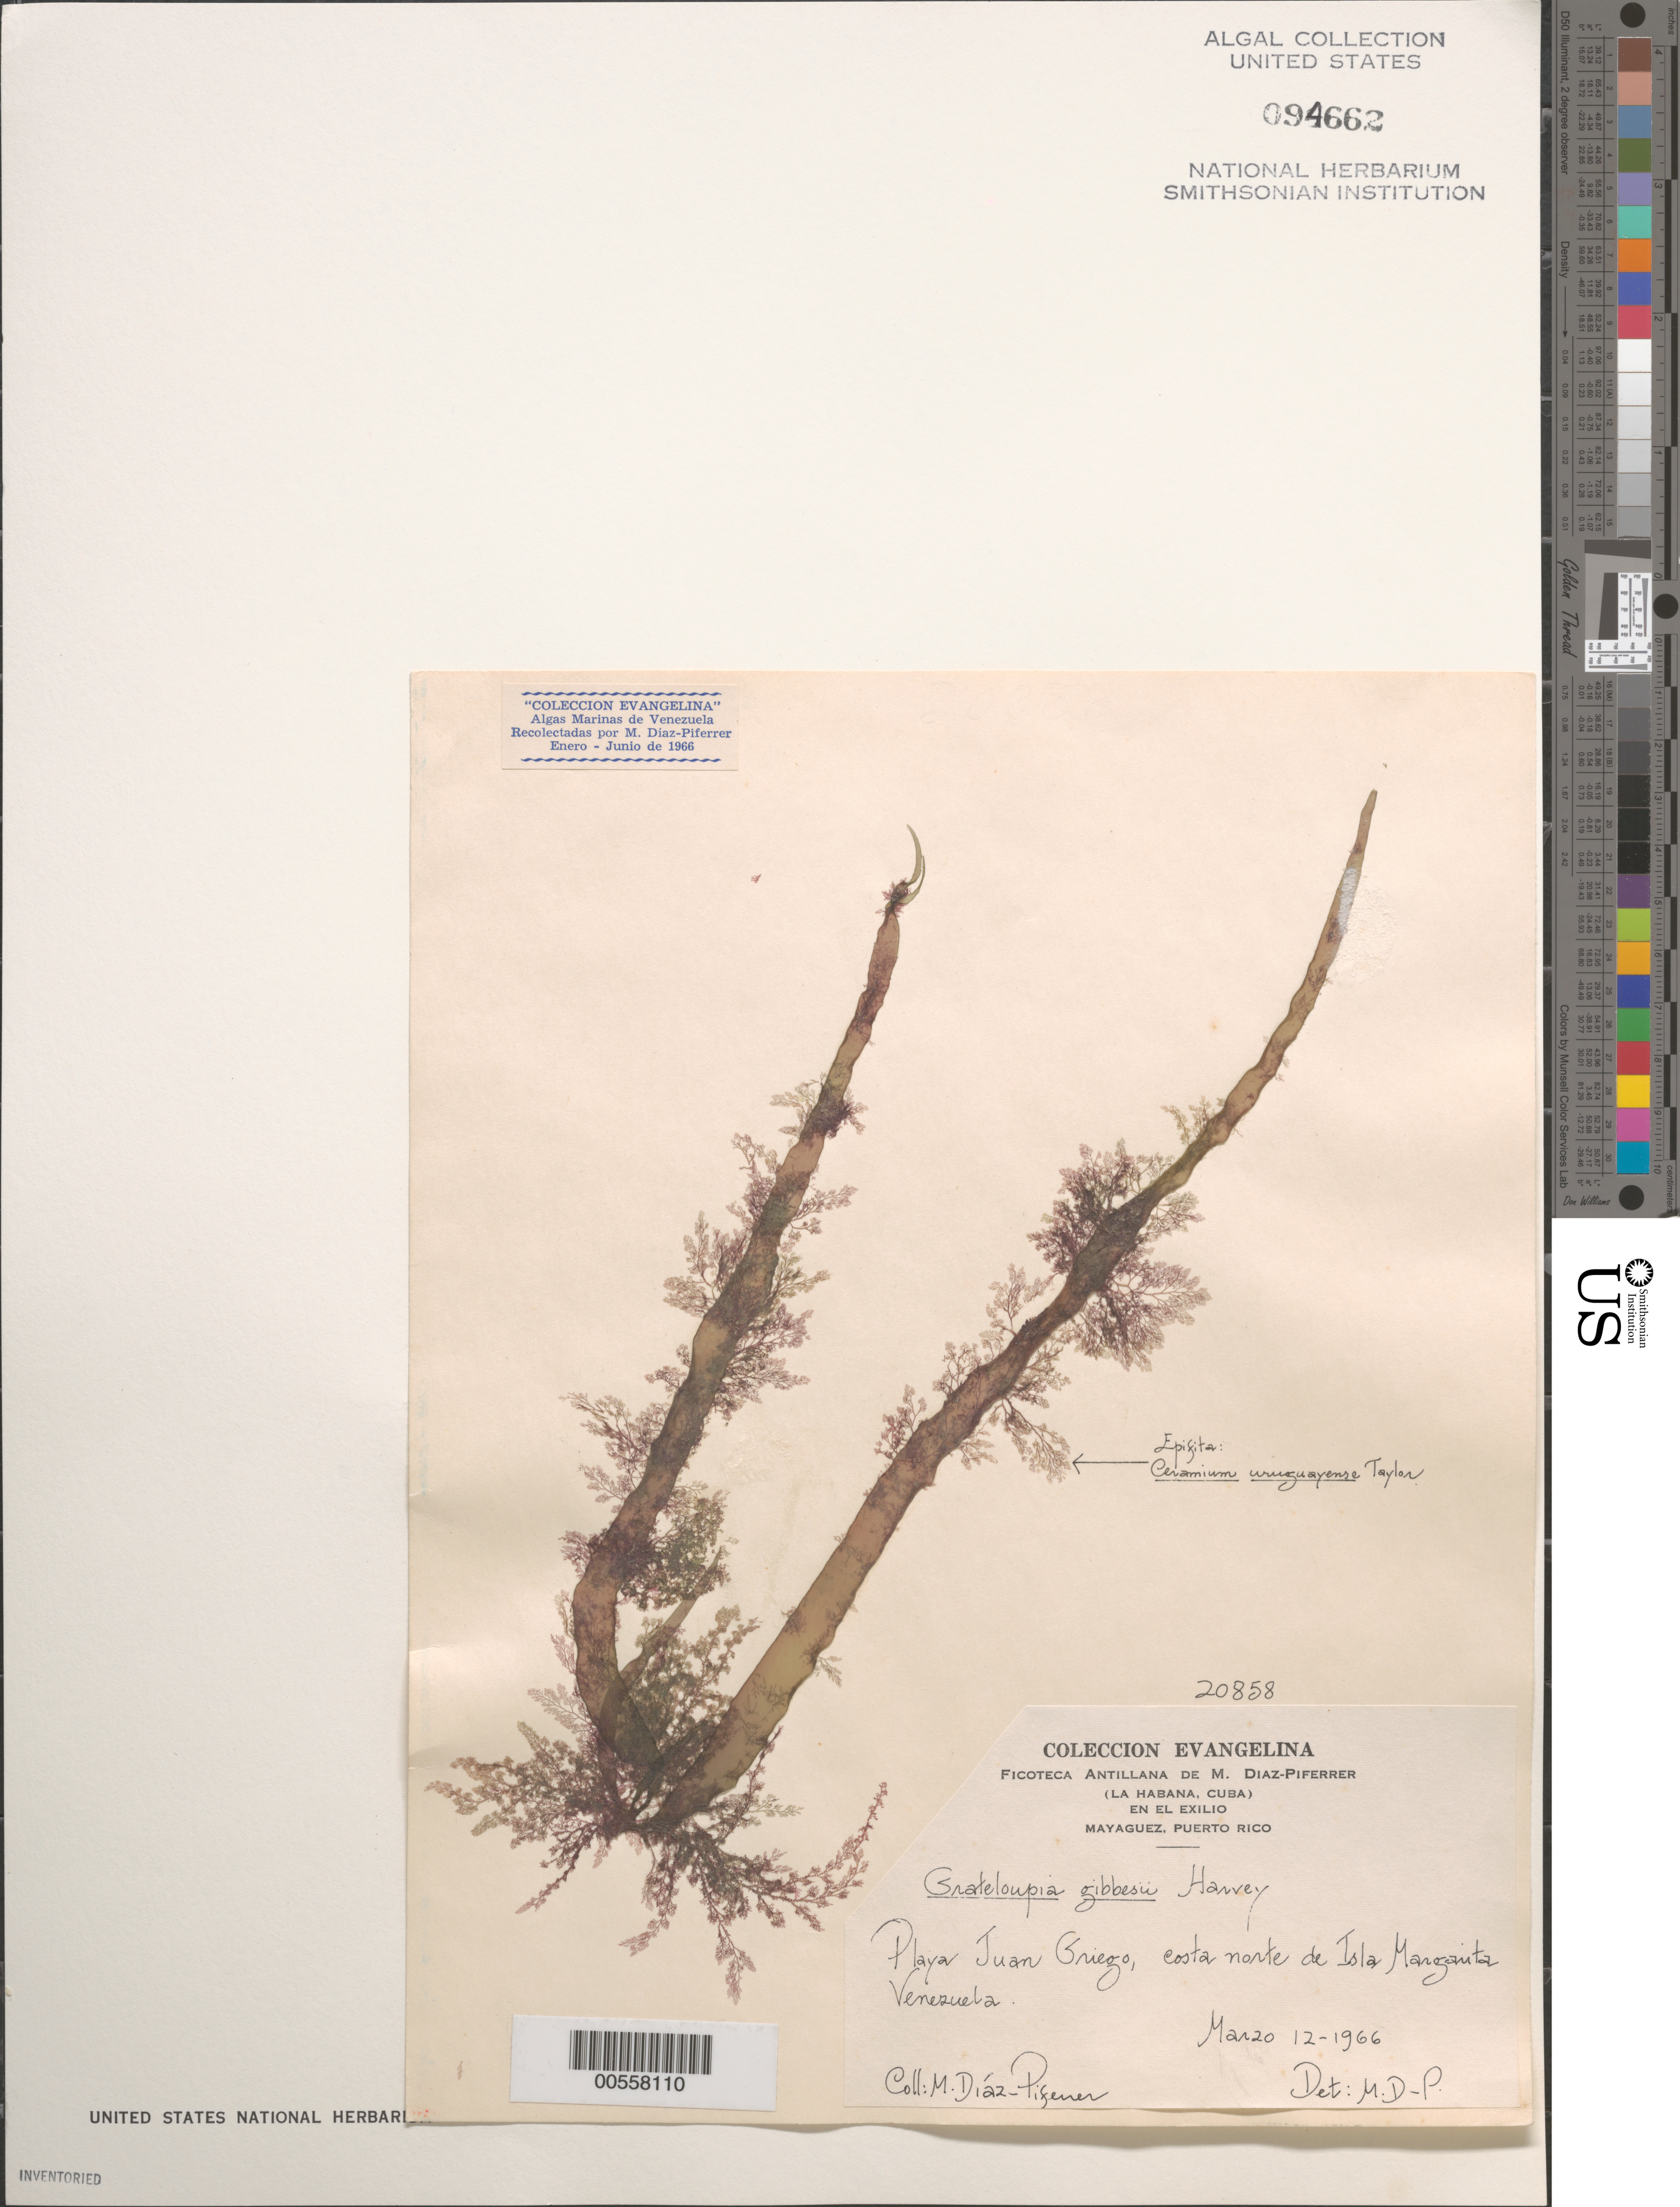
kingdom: Plantae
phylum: Rhodophyta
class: Florideophyceae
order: Halymeniales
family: Halymeniaceae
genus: Phyllymenia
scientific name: Phyllymenia gibbesii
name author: (Harvey) S.-M. Lin et al.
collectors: M. Diaz-Piferrer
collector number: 20858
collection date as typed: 12 Mar 1966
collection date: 1966-03-12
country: Venezuela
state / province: Nueva Esparta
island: Margarita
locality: Playa Juan Griego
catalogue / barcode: US 94662